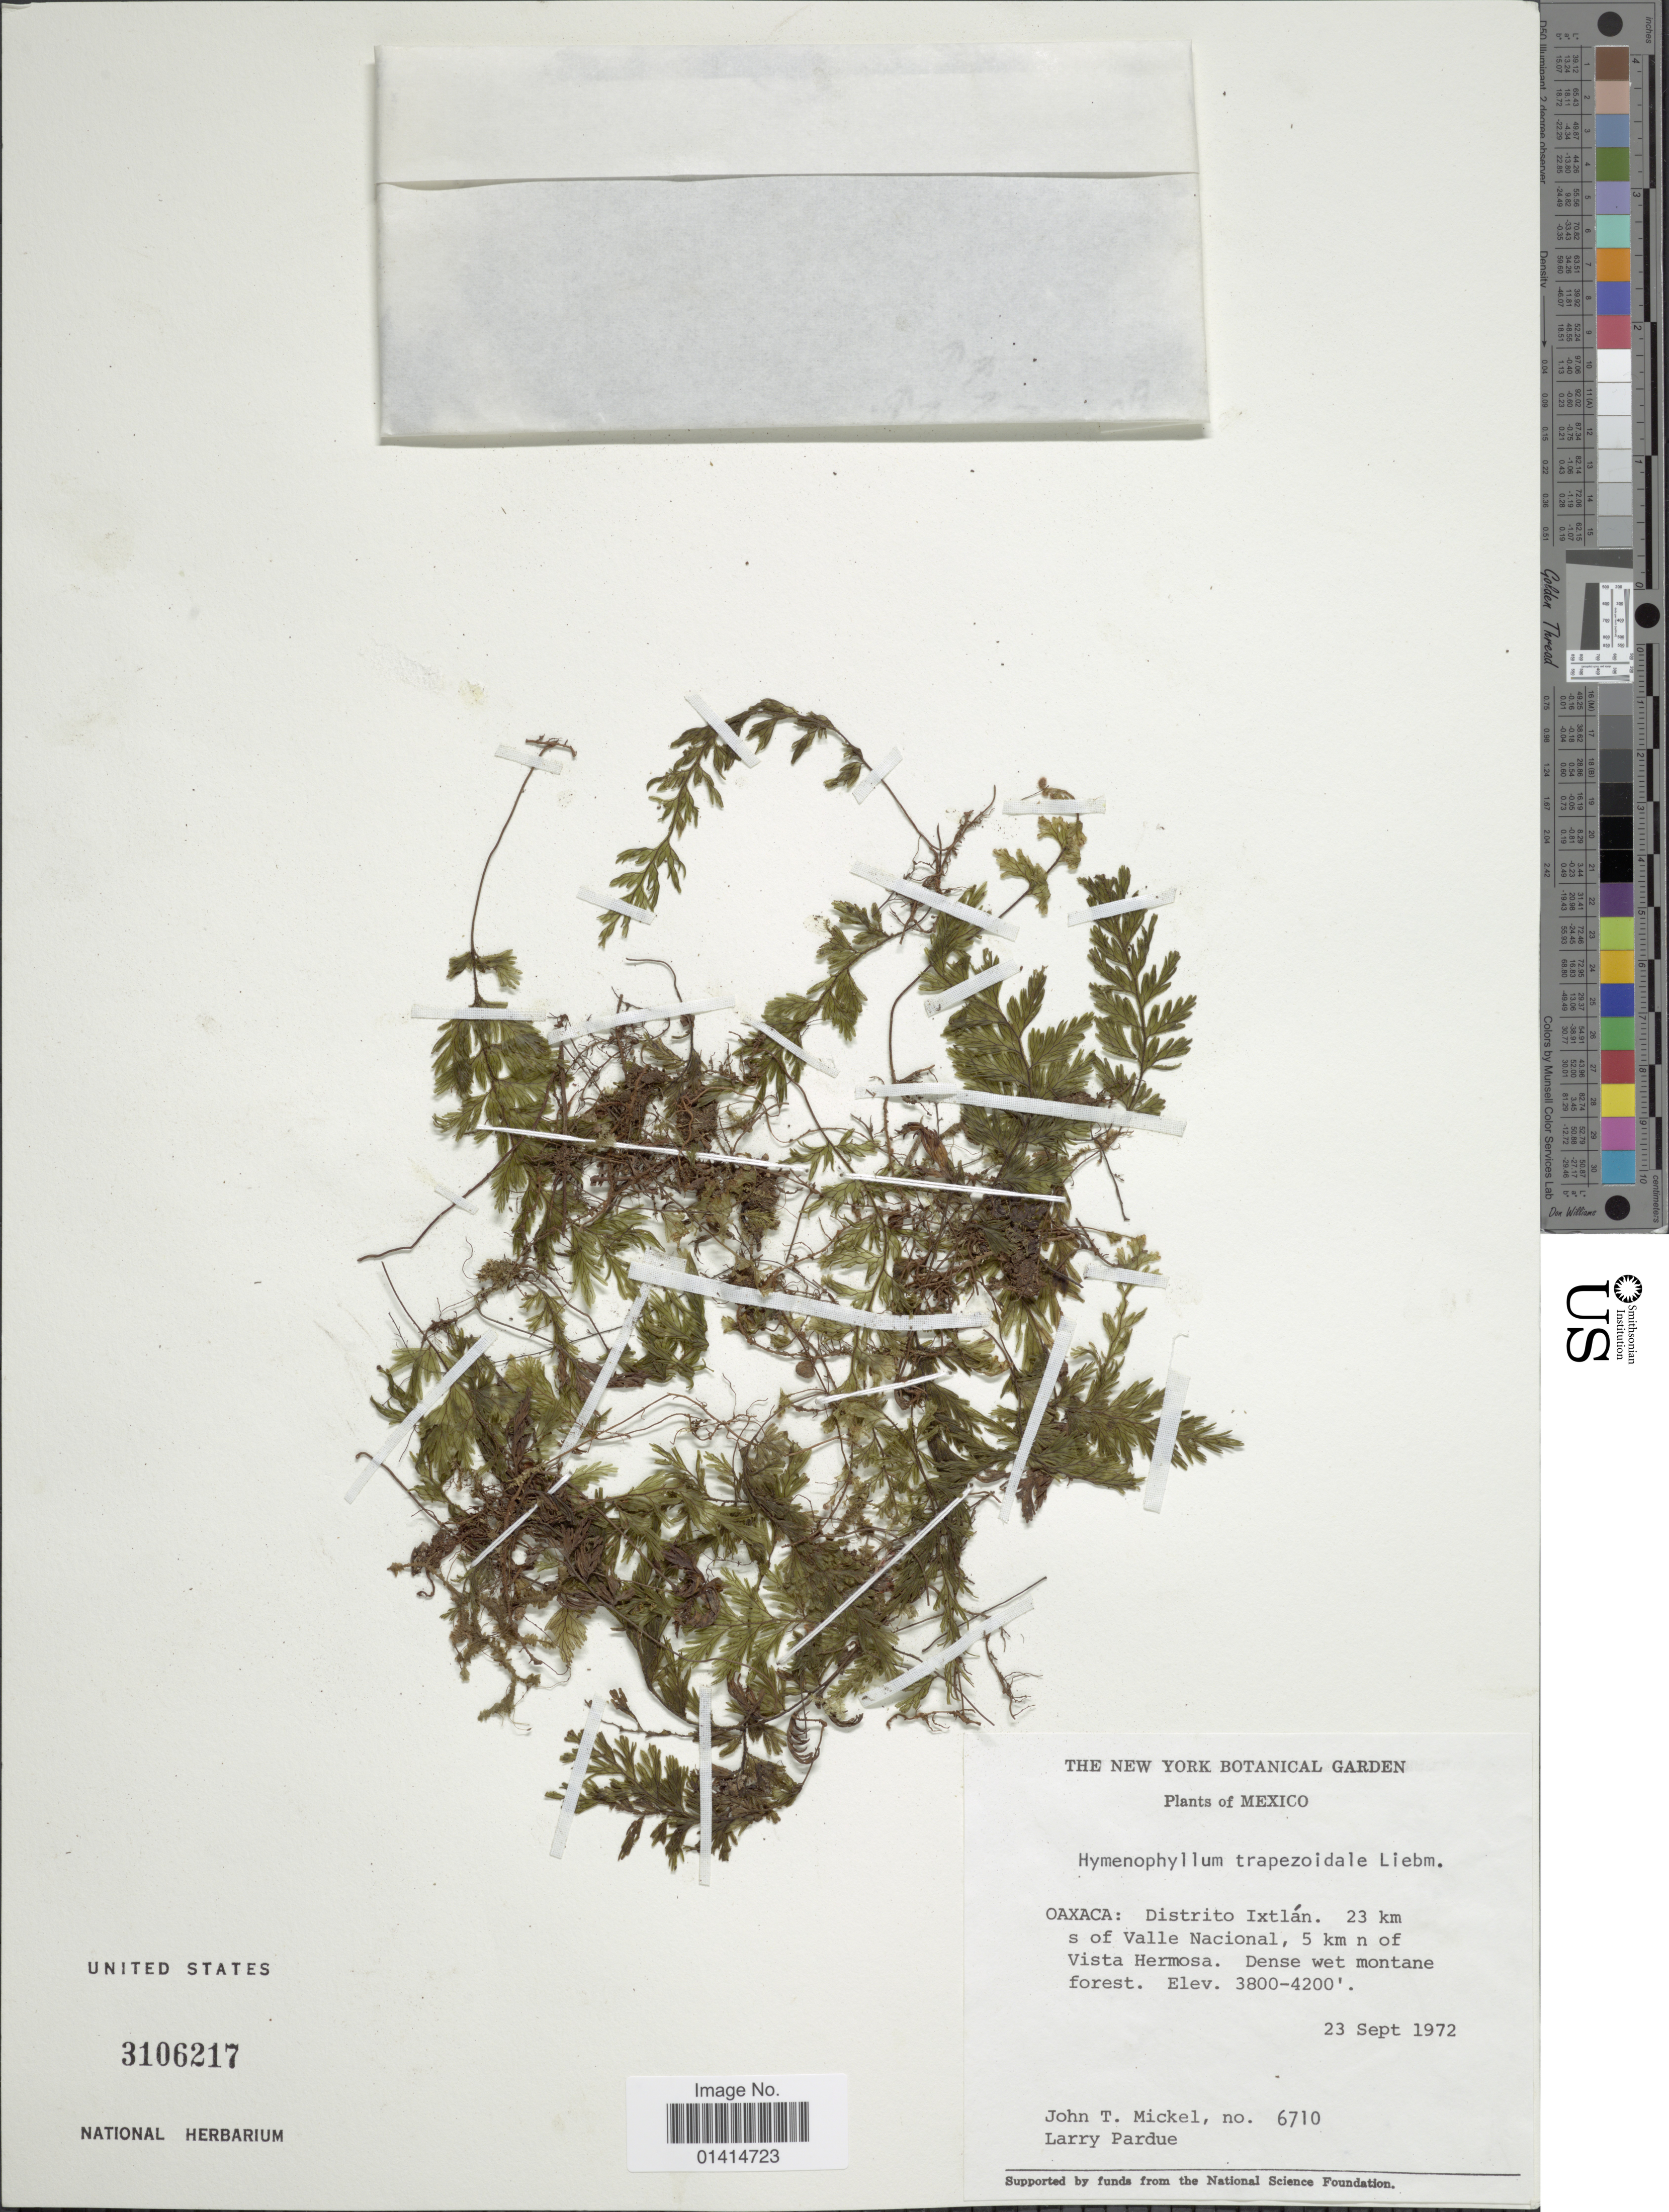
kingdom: Plantae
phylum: Tracheophyta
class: Polypodiopsida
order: Hymenophyllales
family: Hymenophyllaceae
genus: Hymenophyllum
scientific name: Hymenophyllum trapezoidale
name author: Liebm.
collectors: J. T. Mickel & L. Pardue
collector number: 6710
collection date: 1972-09-23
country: Mexico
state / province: Oaxaca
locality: Distrito Ixtlán. 23 km s of Valle Nacional, 5 km n of ista Hermosa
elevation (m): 1158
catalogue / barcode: US 3106217